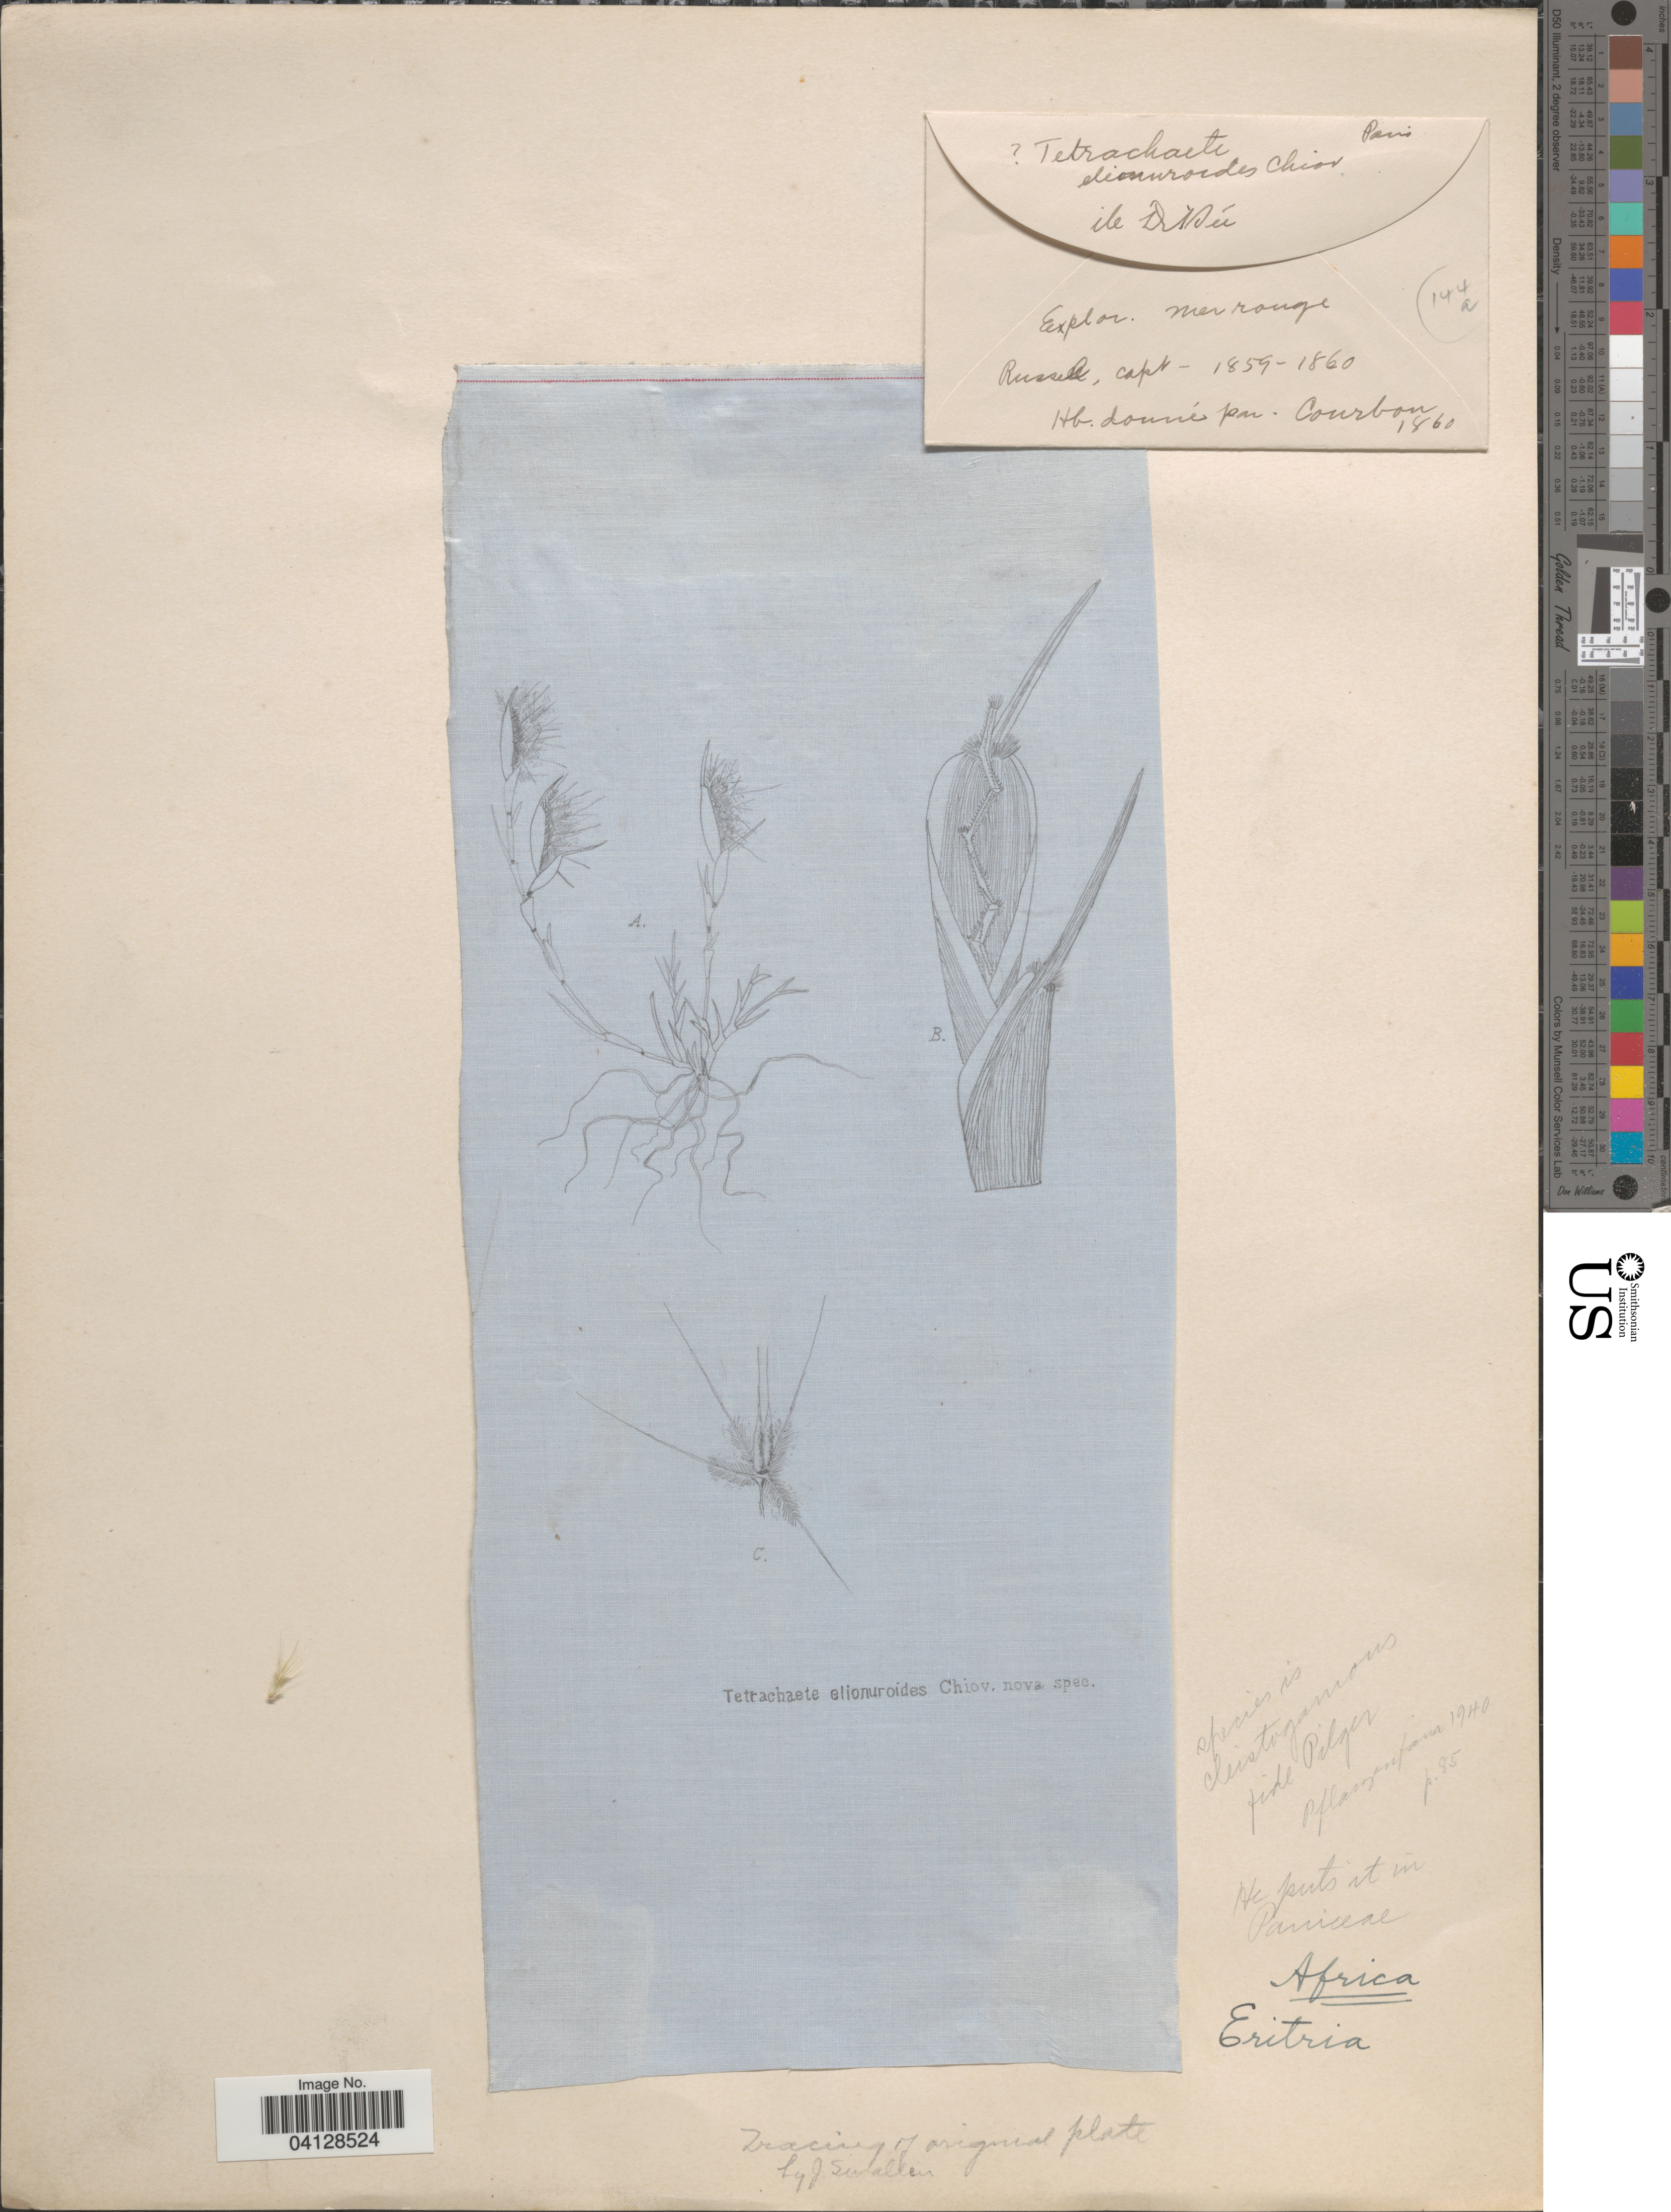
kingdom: Plantae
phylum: Tracheophyta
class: Liliopsida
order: Poales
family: Poaceae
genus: Tetrachaete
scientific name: Tetrachaete elionuroides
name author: Chiov.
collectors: -. Russel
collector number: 144a?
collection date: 1859/1860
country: Eritrea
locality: Ile Ditdú [interpreted]. Explor. mer rouge.